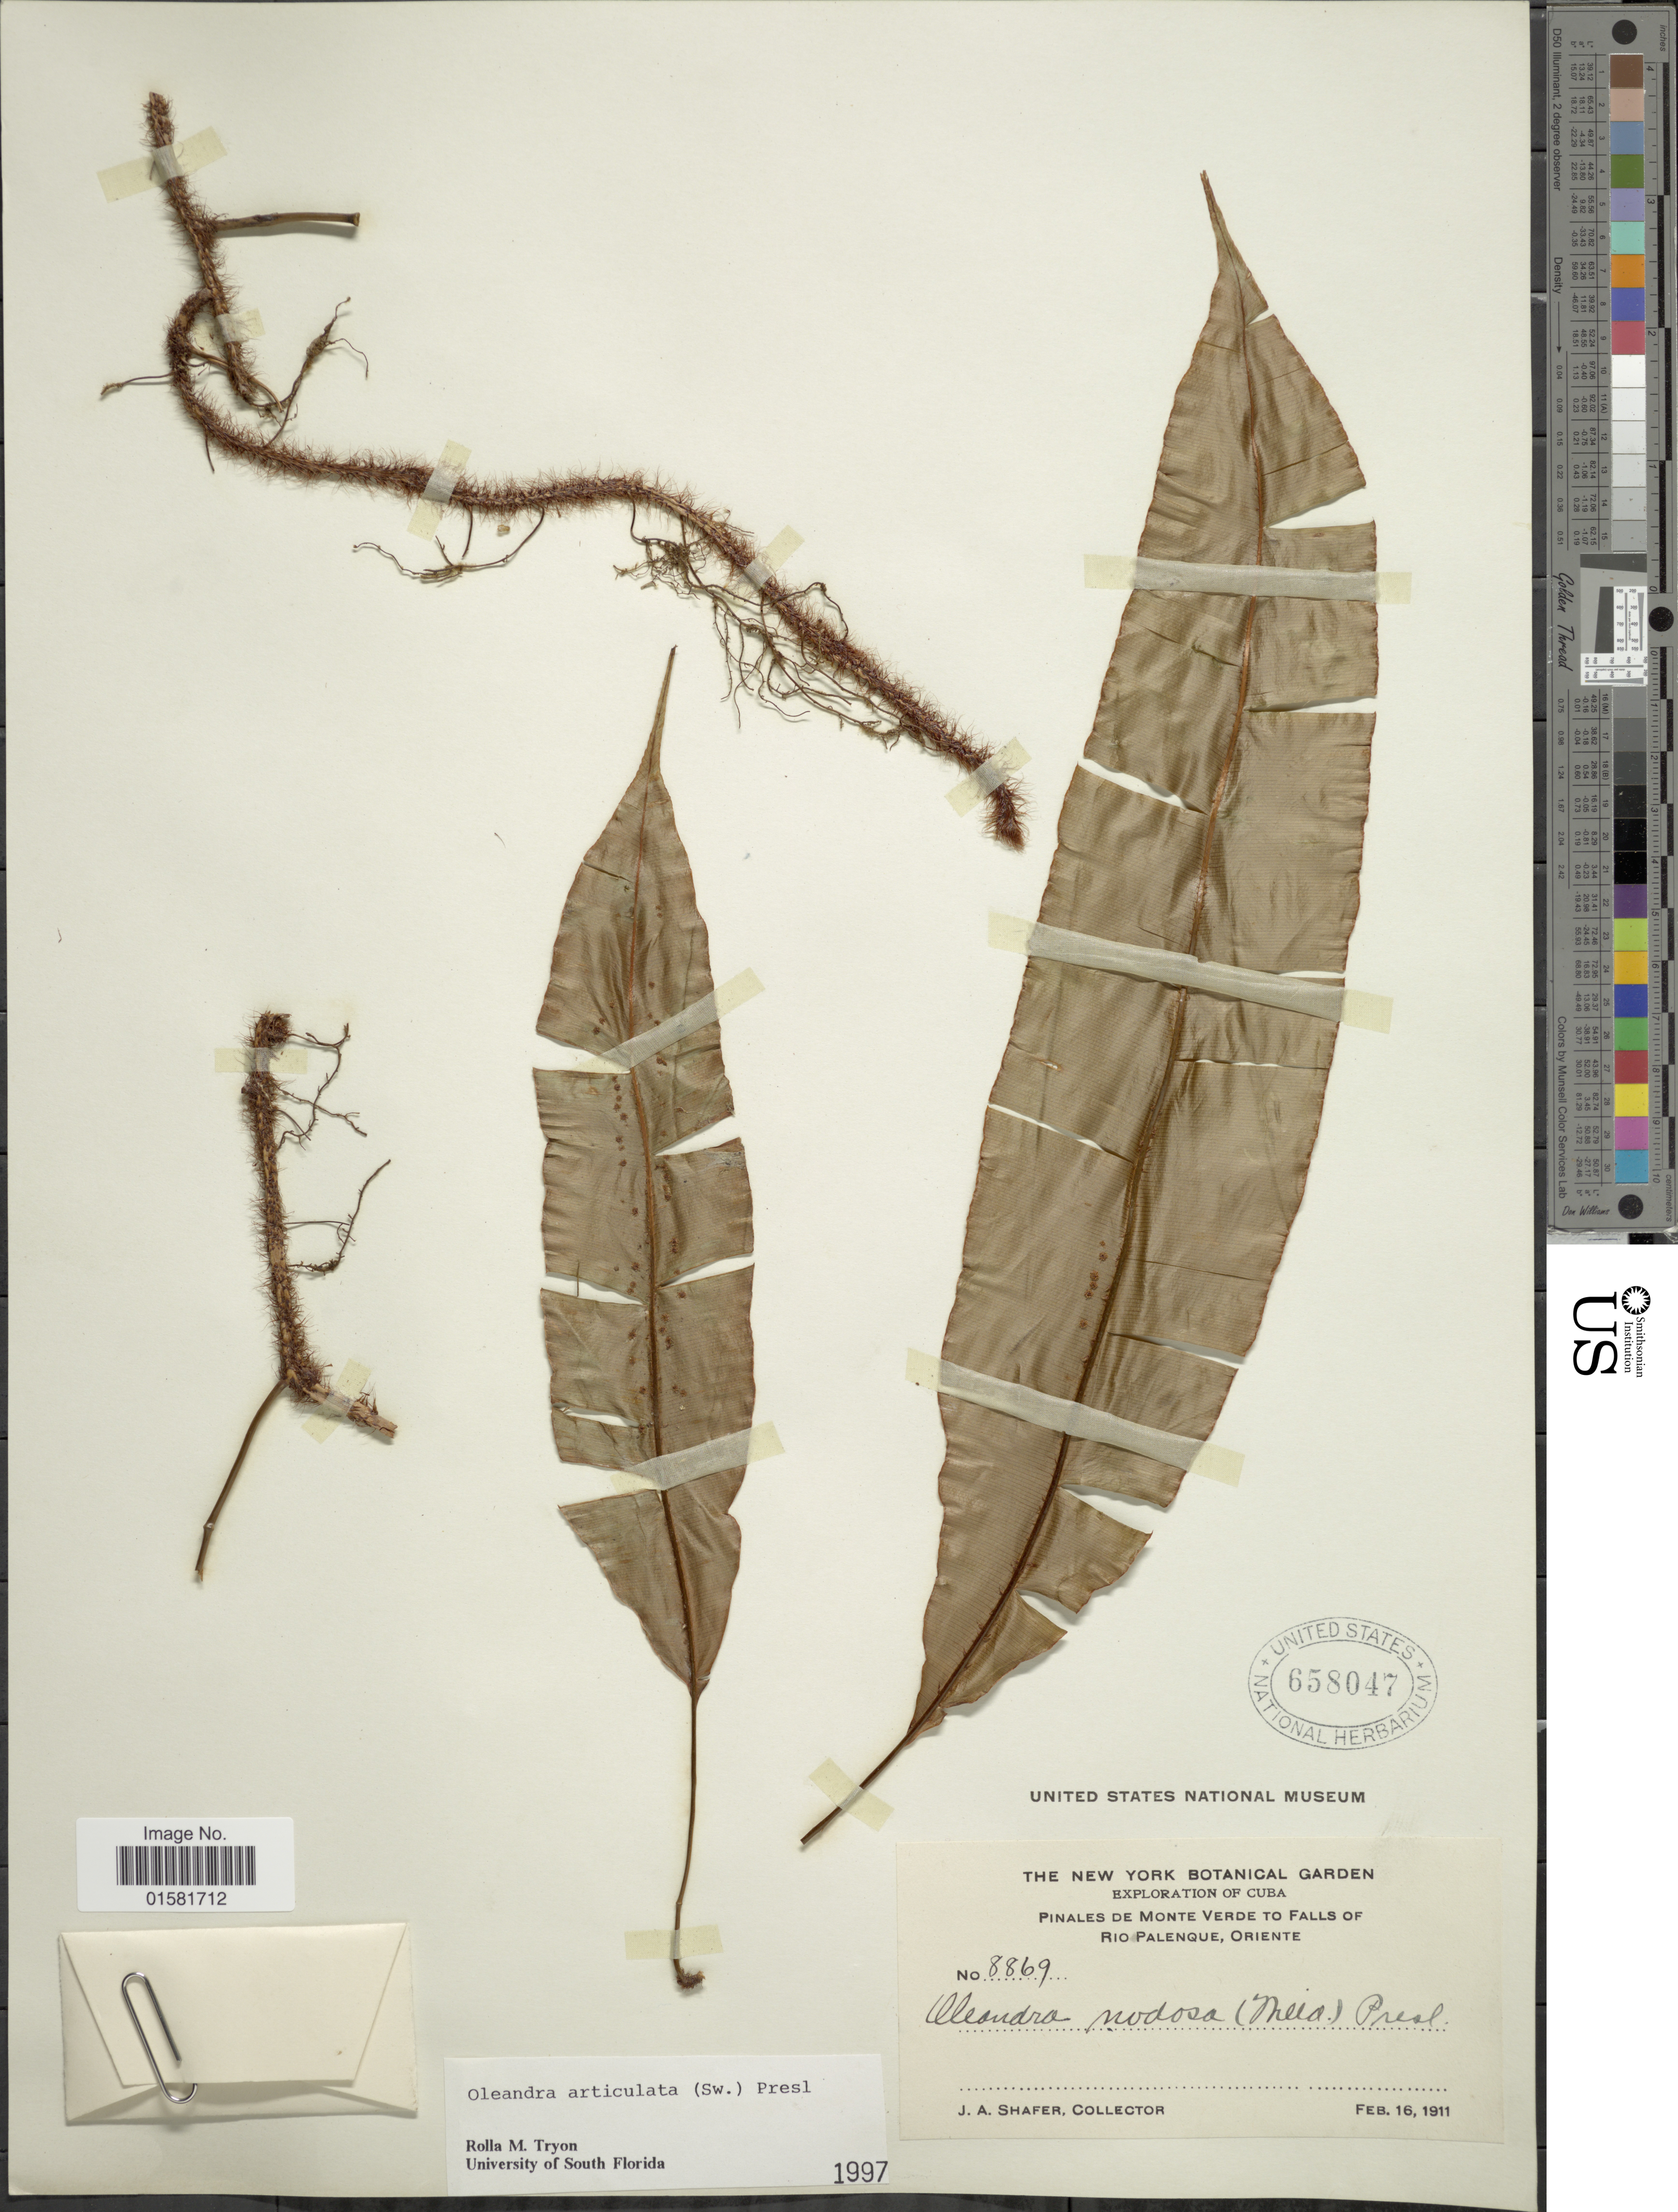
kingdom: Plantae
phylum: Tracheophyta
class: Polypodiopsida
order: Polypodiales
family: Oleandraceae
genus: Oleandra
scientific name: Oleandra articulata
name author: (Sw.) C. Presl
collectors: J. A. Shafer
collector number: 8869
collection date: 1911-02-16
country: Cuba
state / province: Oriente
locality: Cuba, Pinales de Monte Verde to Falls of Rio Palenque, Oriente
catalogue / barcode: US 658047